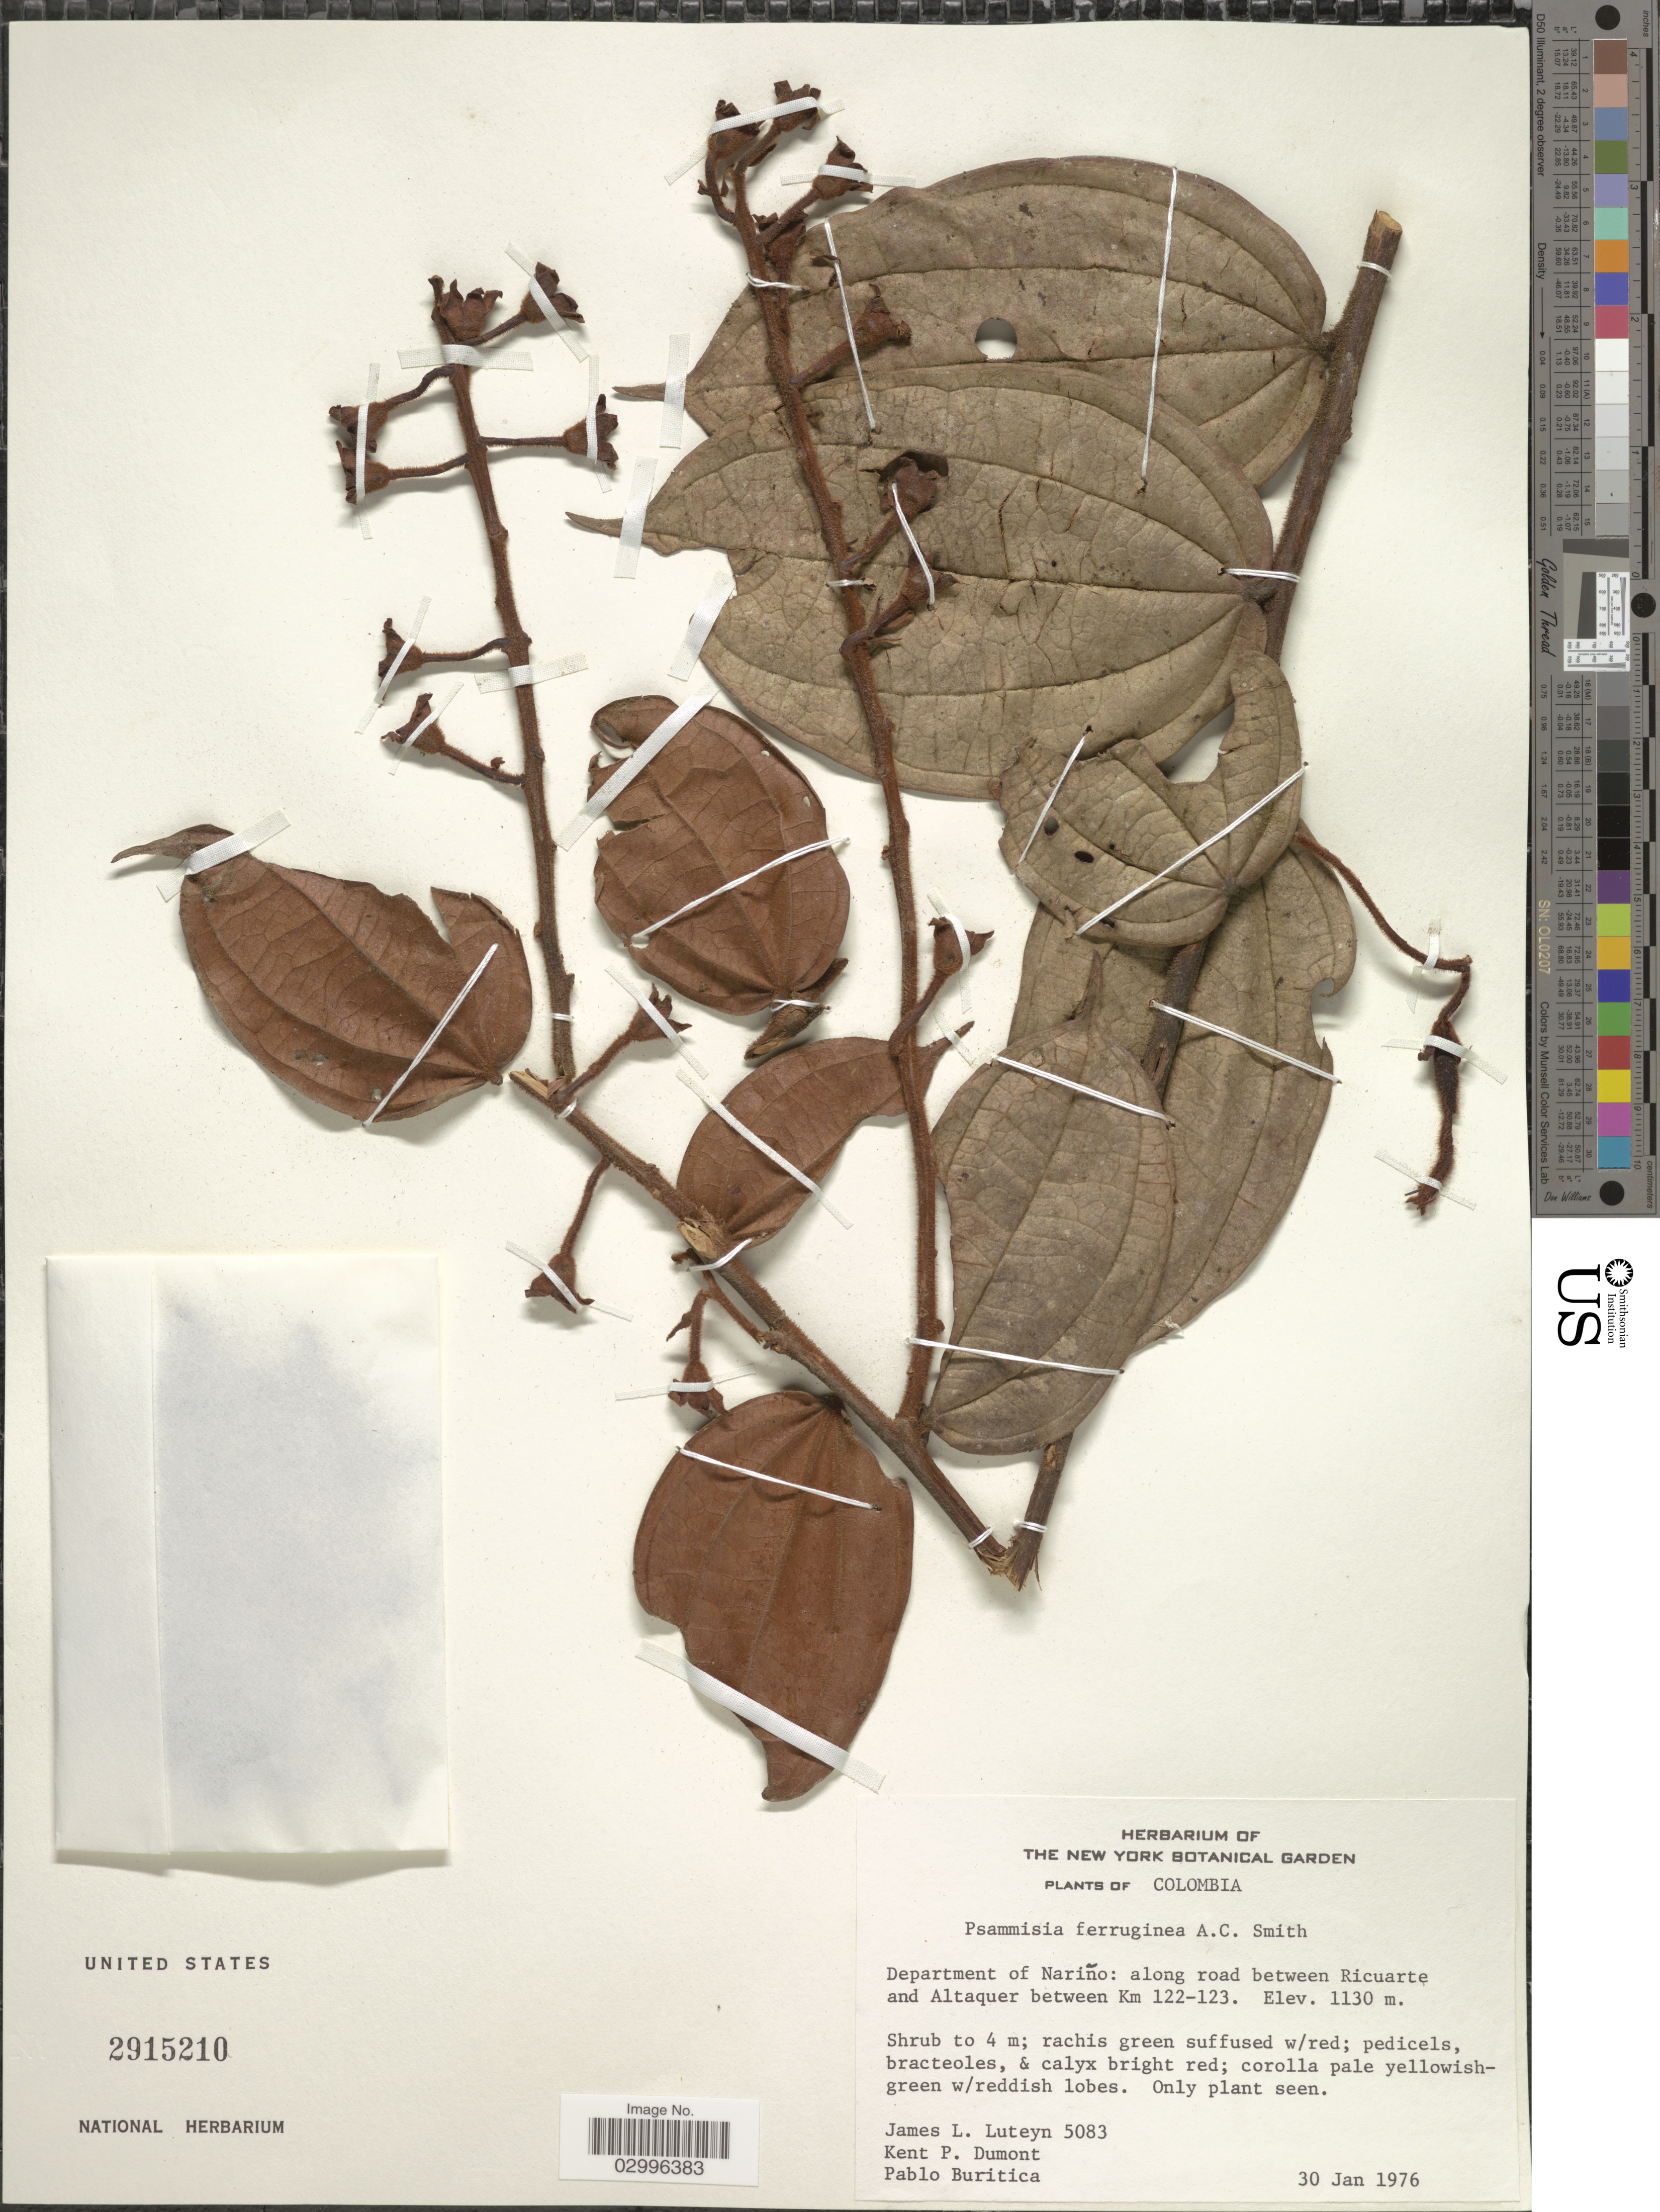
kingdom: Plantae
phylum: Tracheophyta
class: Magnoliopsida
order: Ericales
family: Ericaceae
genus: Psammisia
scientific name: Psammisia ferruginea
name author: A.C. Sm.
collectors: J. L. Luteyn, K. P. Dumont & P. Buritica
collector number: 5083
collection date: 1976-01-30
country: Colombia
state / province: Nariño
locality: Department of Nariño: along road between Ricuarte and Altaquer between Km 122-123.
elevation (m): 1130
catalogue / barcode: US 2915210